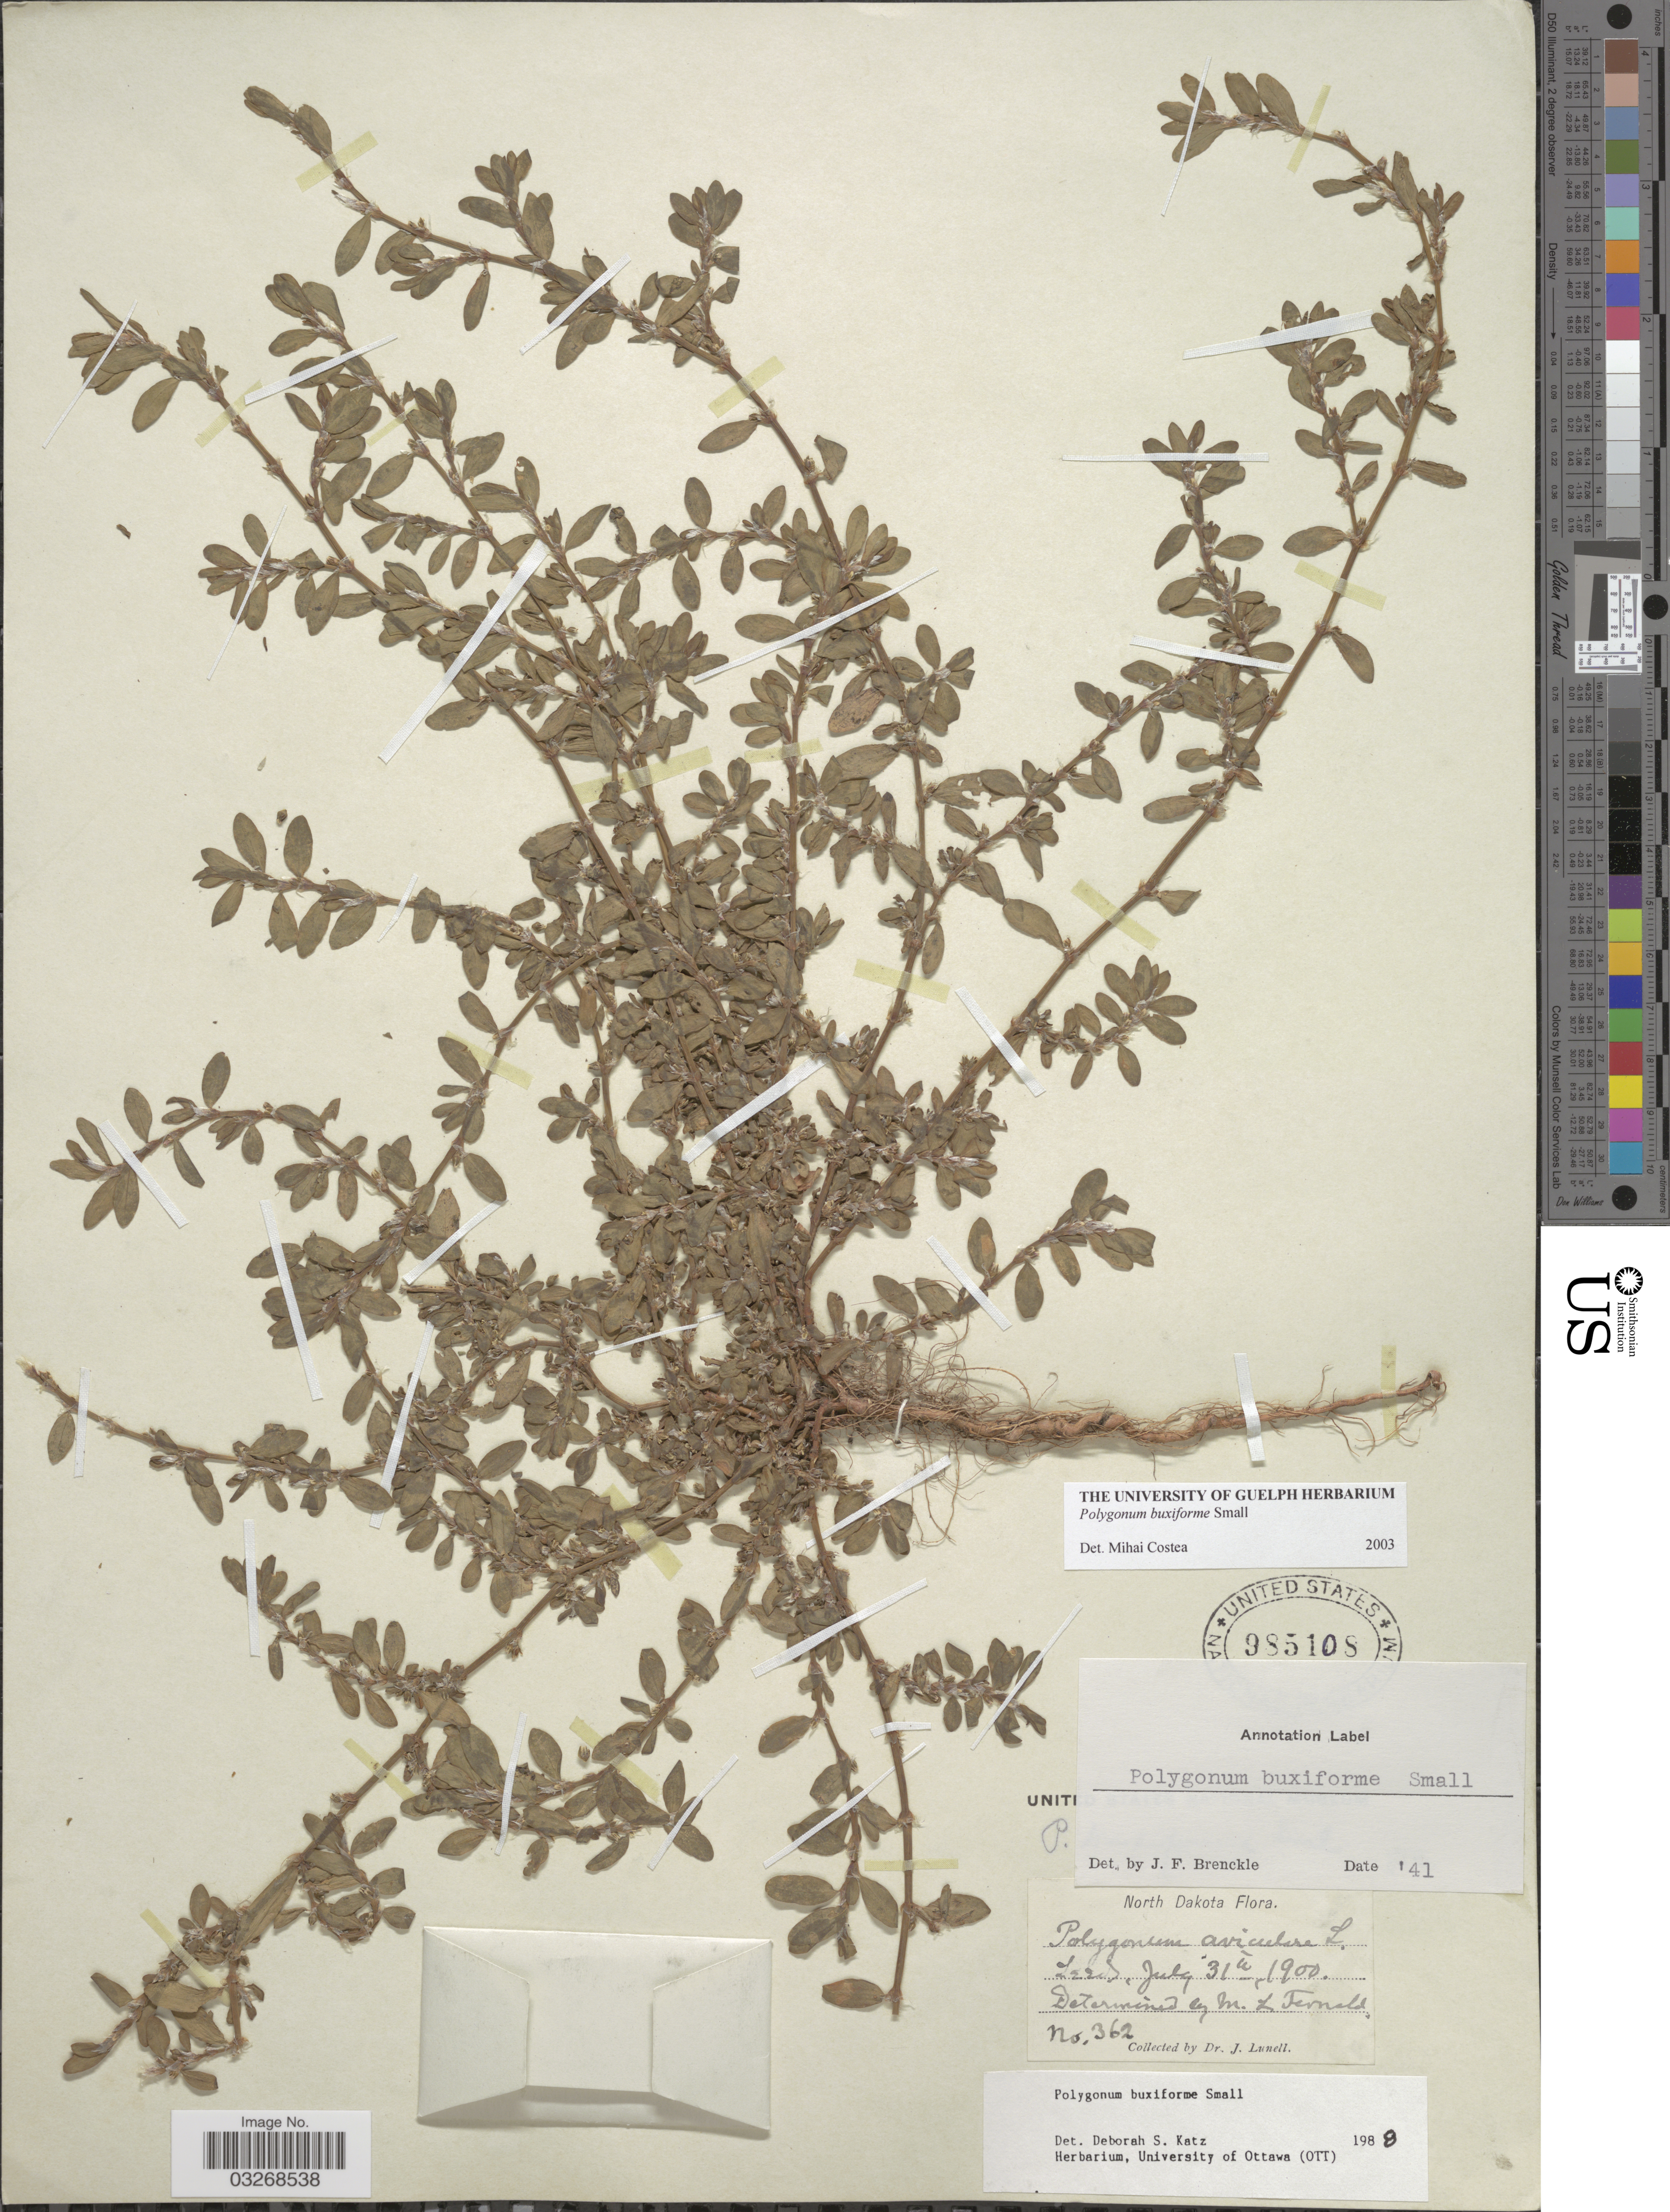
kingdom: Plantae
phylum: Tracheophyta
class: Magnoliopsida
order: Caryophyllales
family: Polygonaceae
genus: Polygonum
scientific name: Polygonum buxiforme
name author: Small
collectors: J. Lunell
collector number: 362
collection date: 1900-07-31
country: United States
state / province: North Dakota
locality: Leeds.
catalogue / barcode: US 985108